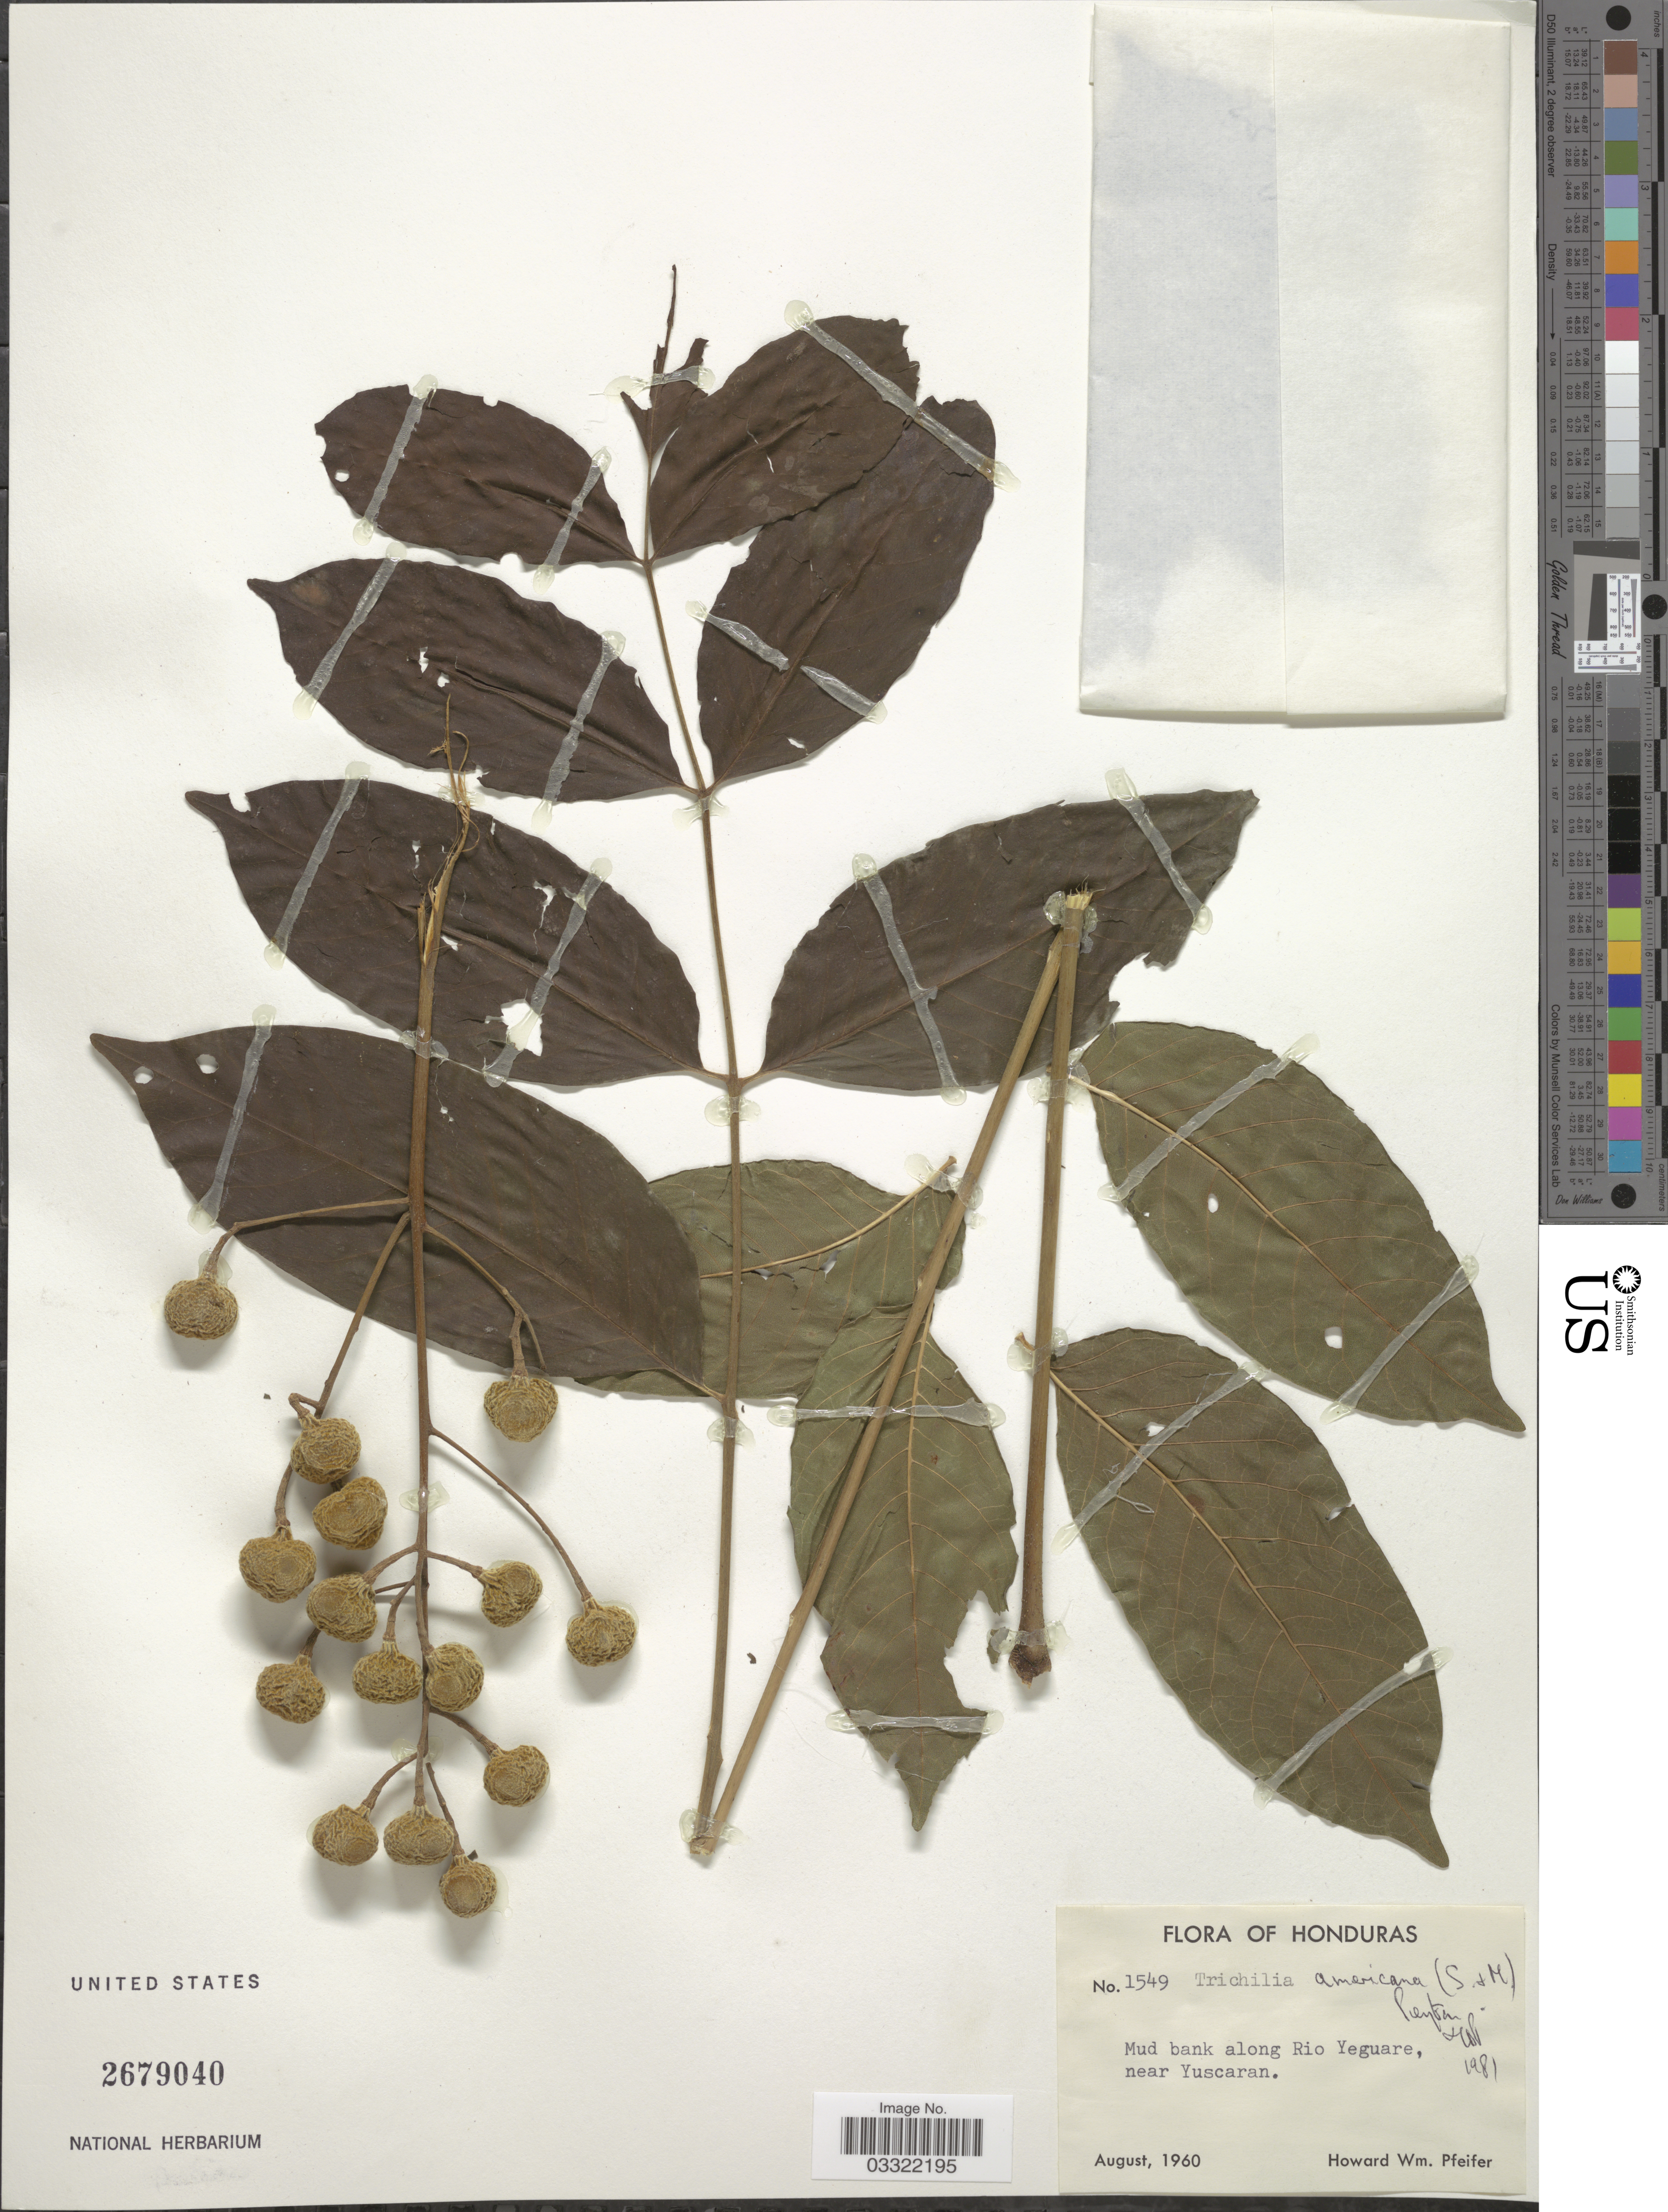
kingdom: Plantae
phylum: Tracheophyta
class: Magnoliopsida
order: Sapindales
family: Meliaceae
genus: Trichilia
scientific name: Trichilia americana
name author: (Sessé & Moc.) T.D. Penn.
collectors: H. W. Pfeifer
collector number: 1549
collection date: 1960-08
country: Honduras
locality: Mud bank along Rio Yeguare, near Yuscaran.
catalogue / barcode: US 2679040